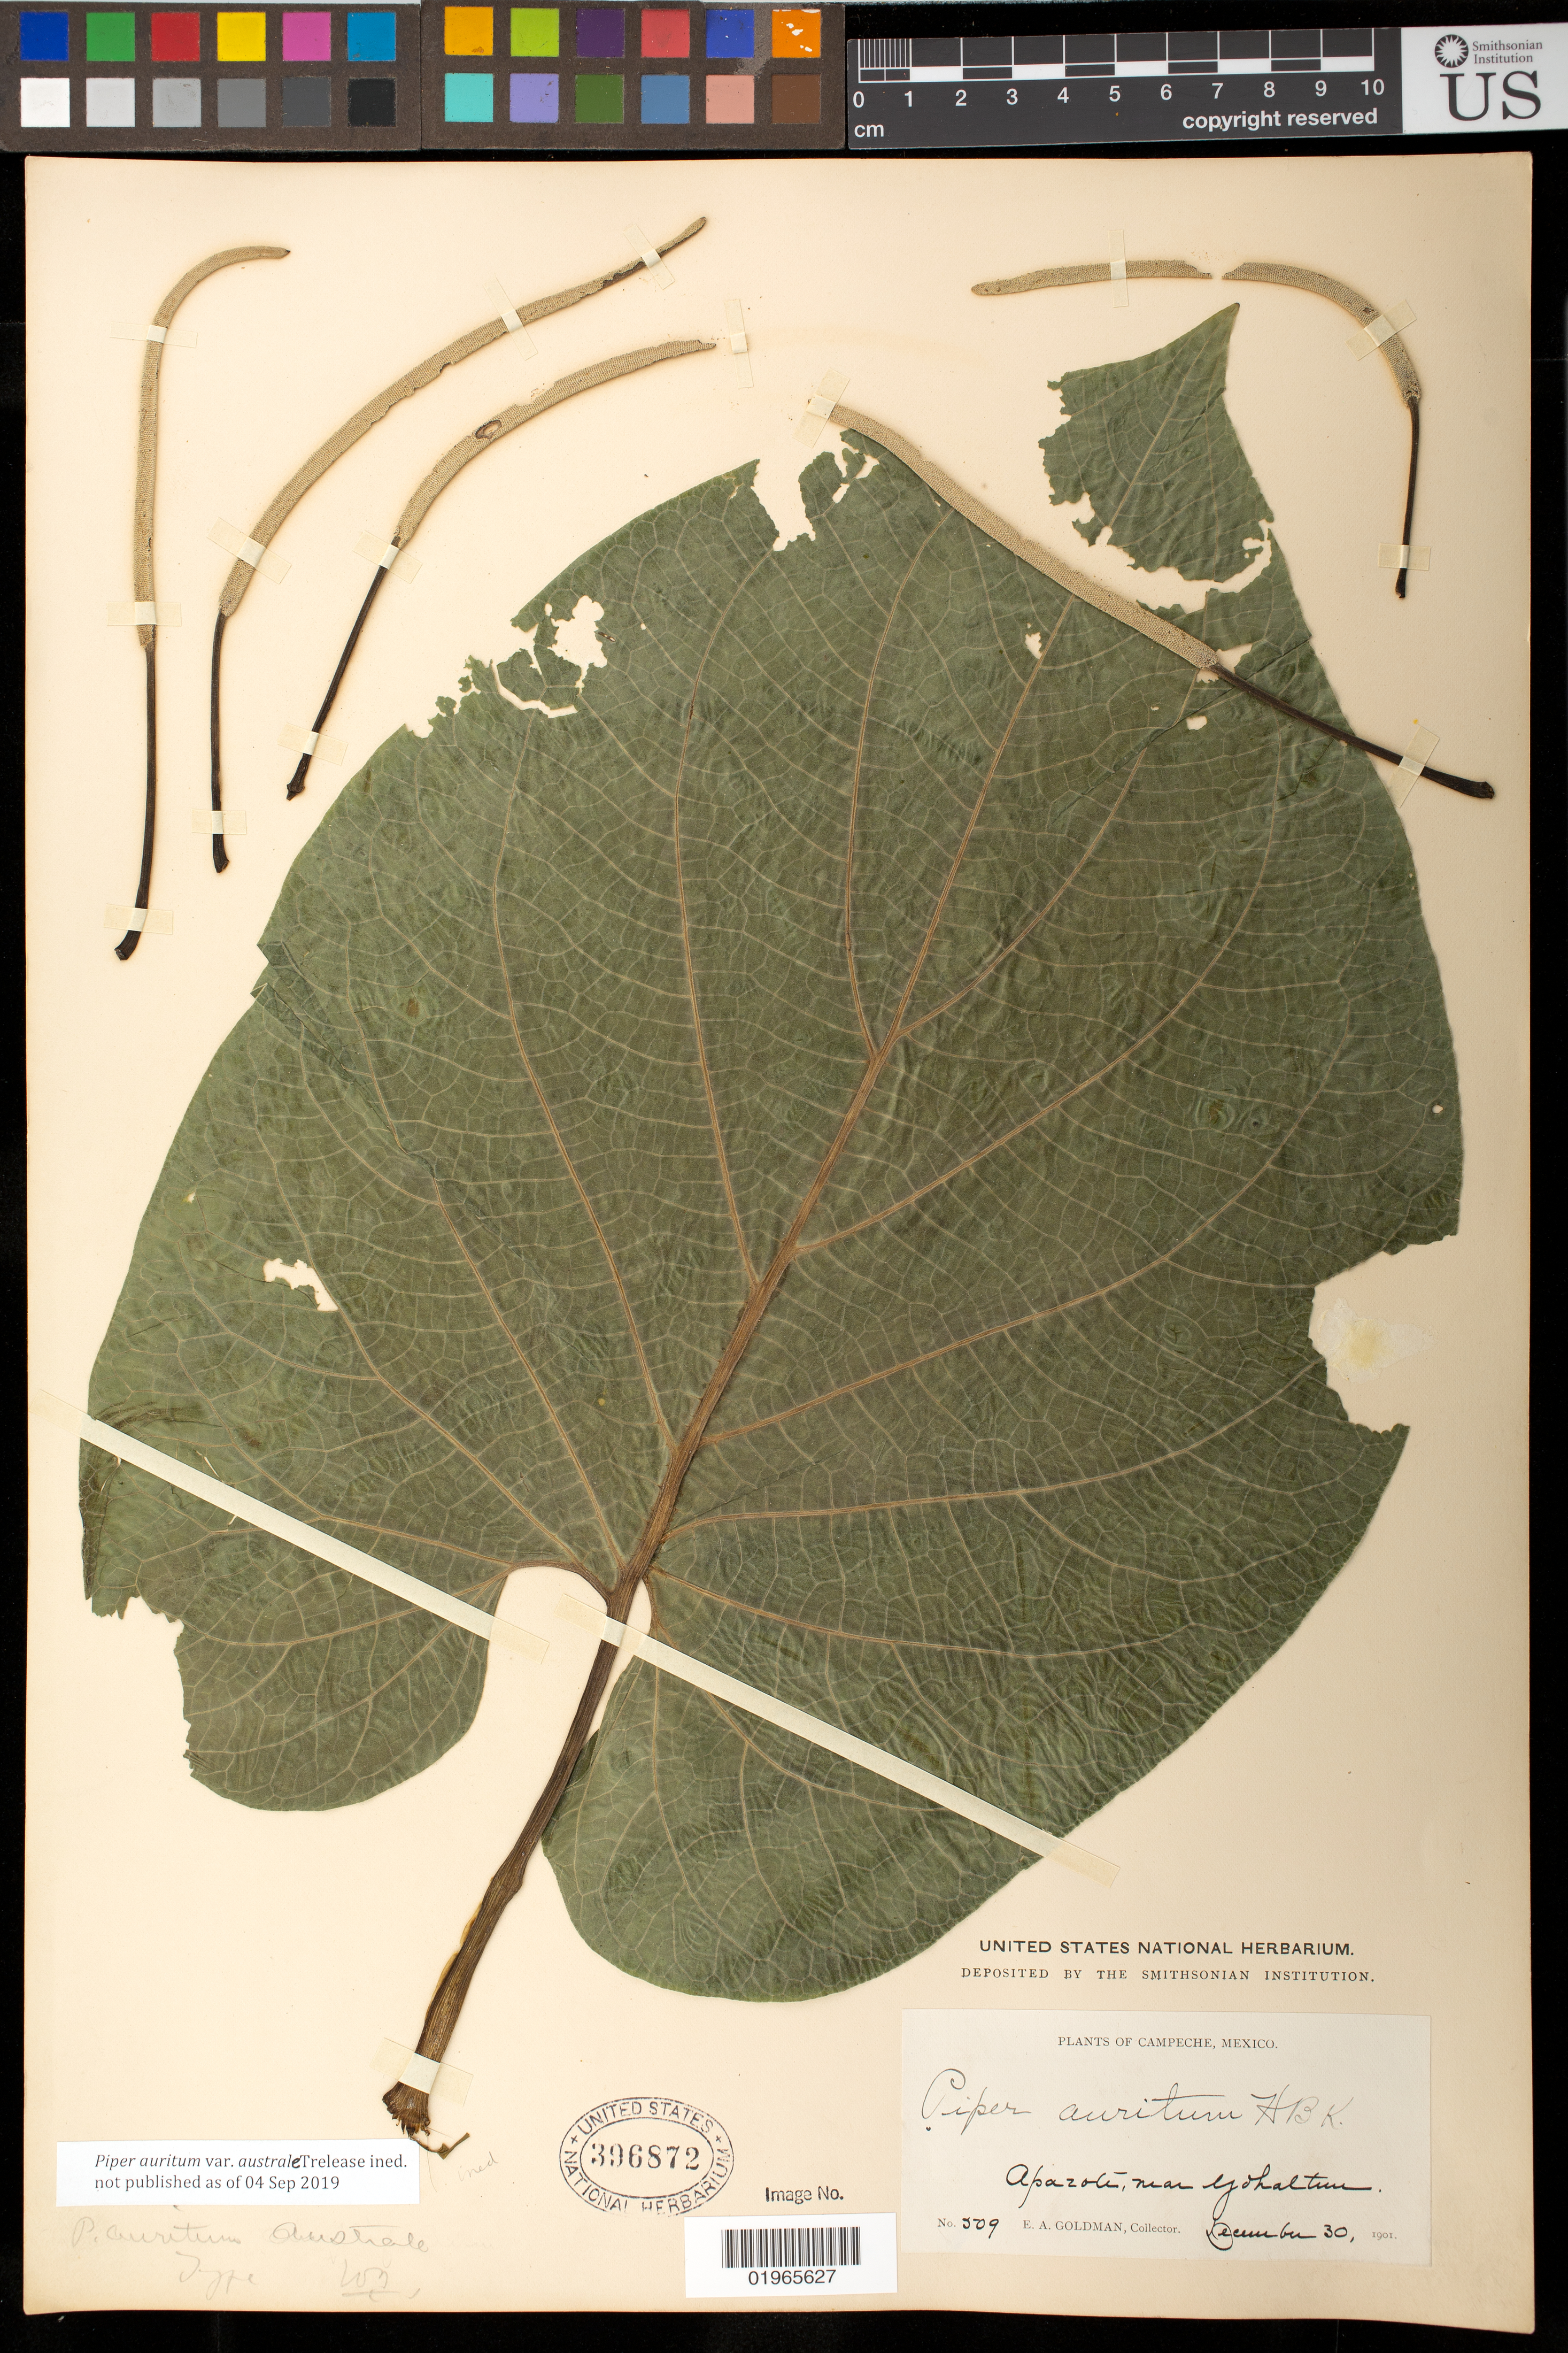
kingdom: Plantae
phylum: Tracheophyta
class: Magnoliopsida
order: Piperales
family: Piperaceae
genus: Piper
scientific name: Piper auritum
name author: Kunth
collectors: E. A. Goldman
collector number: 509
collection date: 1901-12-30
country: Mexico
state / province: Campeche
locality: Apazole, near Yohaltun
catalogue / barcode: US 396872